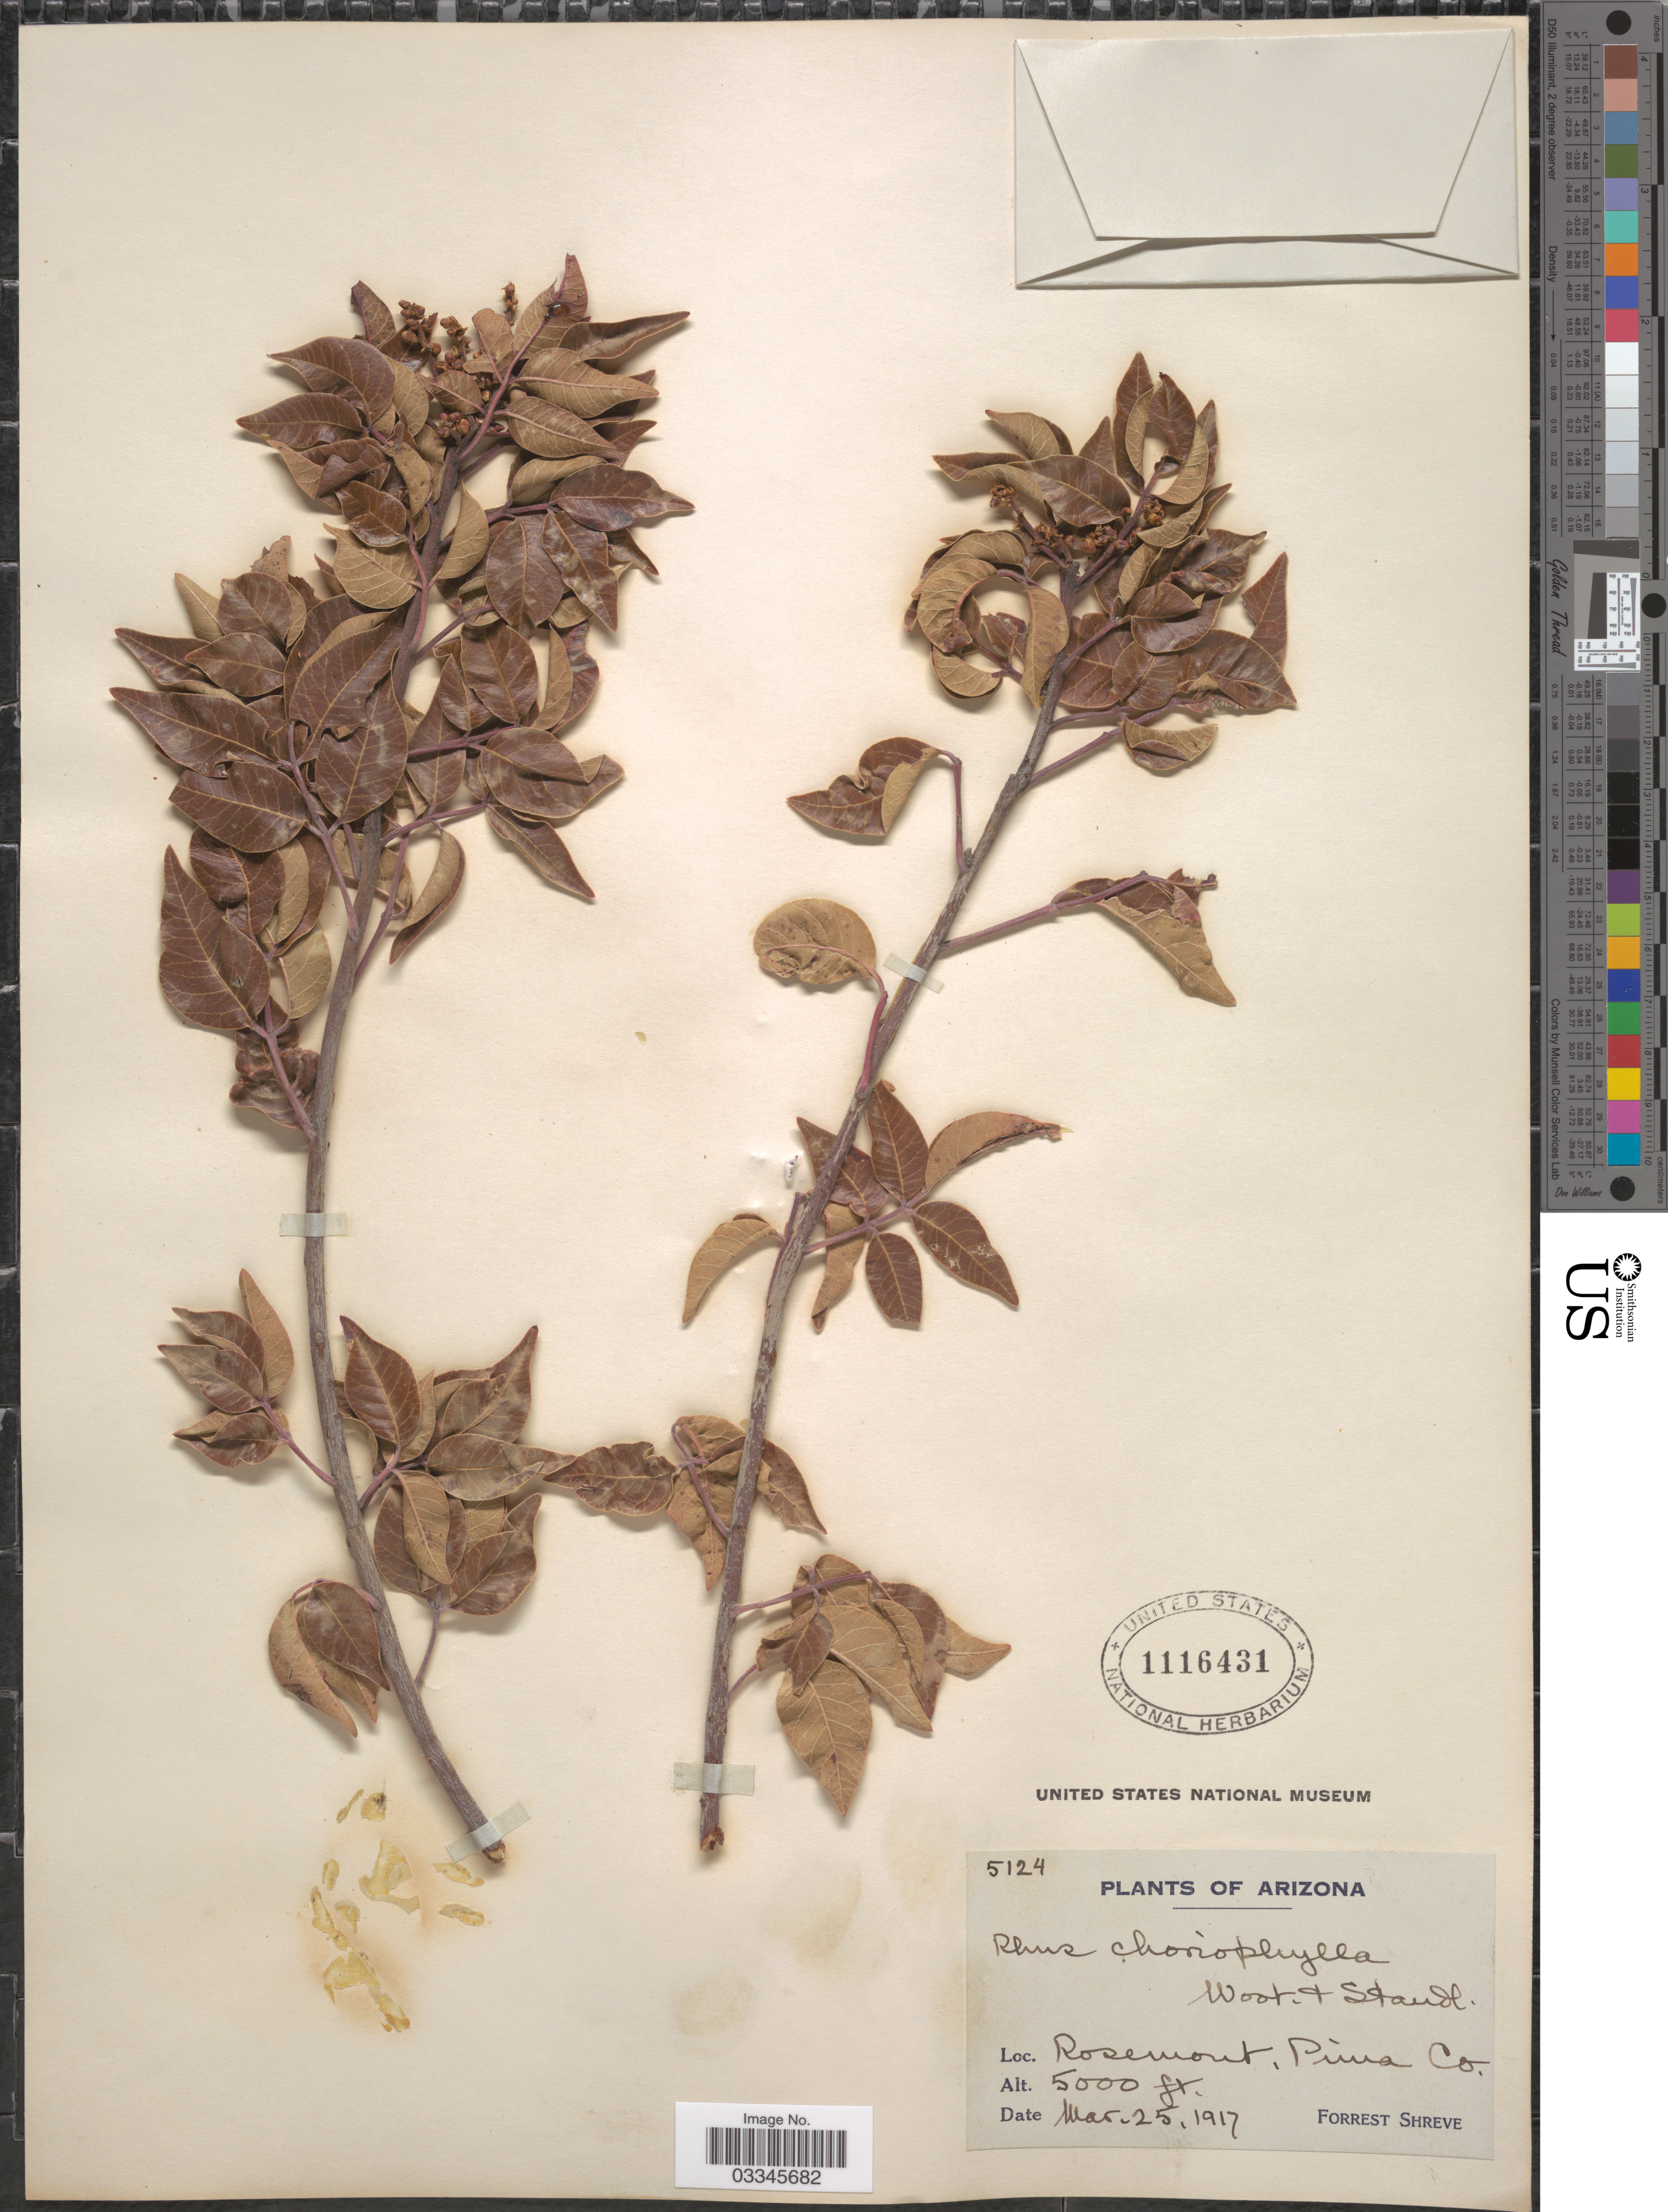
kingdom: Plantae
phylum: Tracheophyta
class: Magnoliopsida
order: Sapindales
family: Anacardiaceae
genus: Rhus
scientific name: Rhus choriophylla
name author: Wooton & Standl.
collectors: F. Shreve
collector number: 5124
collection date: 1917-03-25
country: United States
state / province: Arizona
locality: Rosemont, Pima Co.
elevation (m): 1524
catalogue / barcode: US 1116431